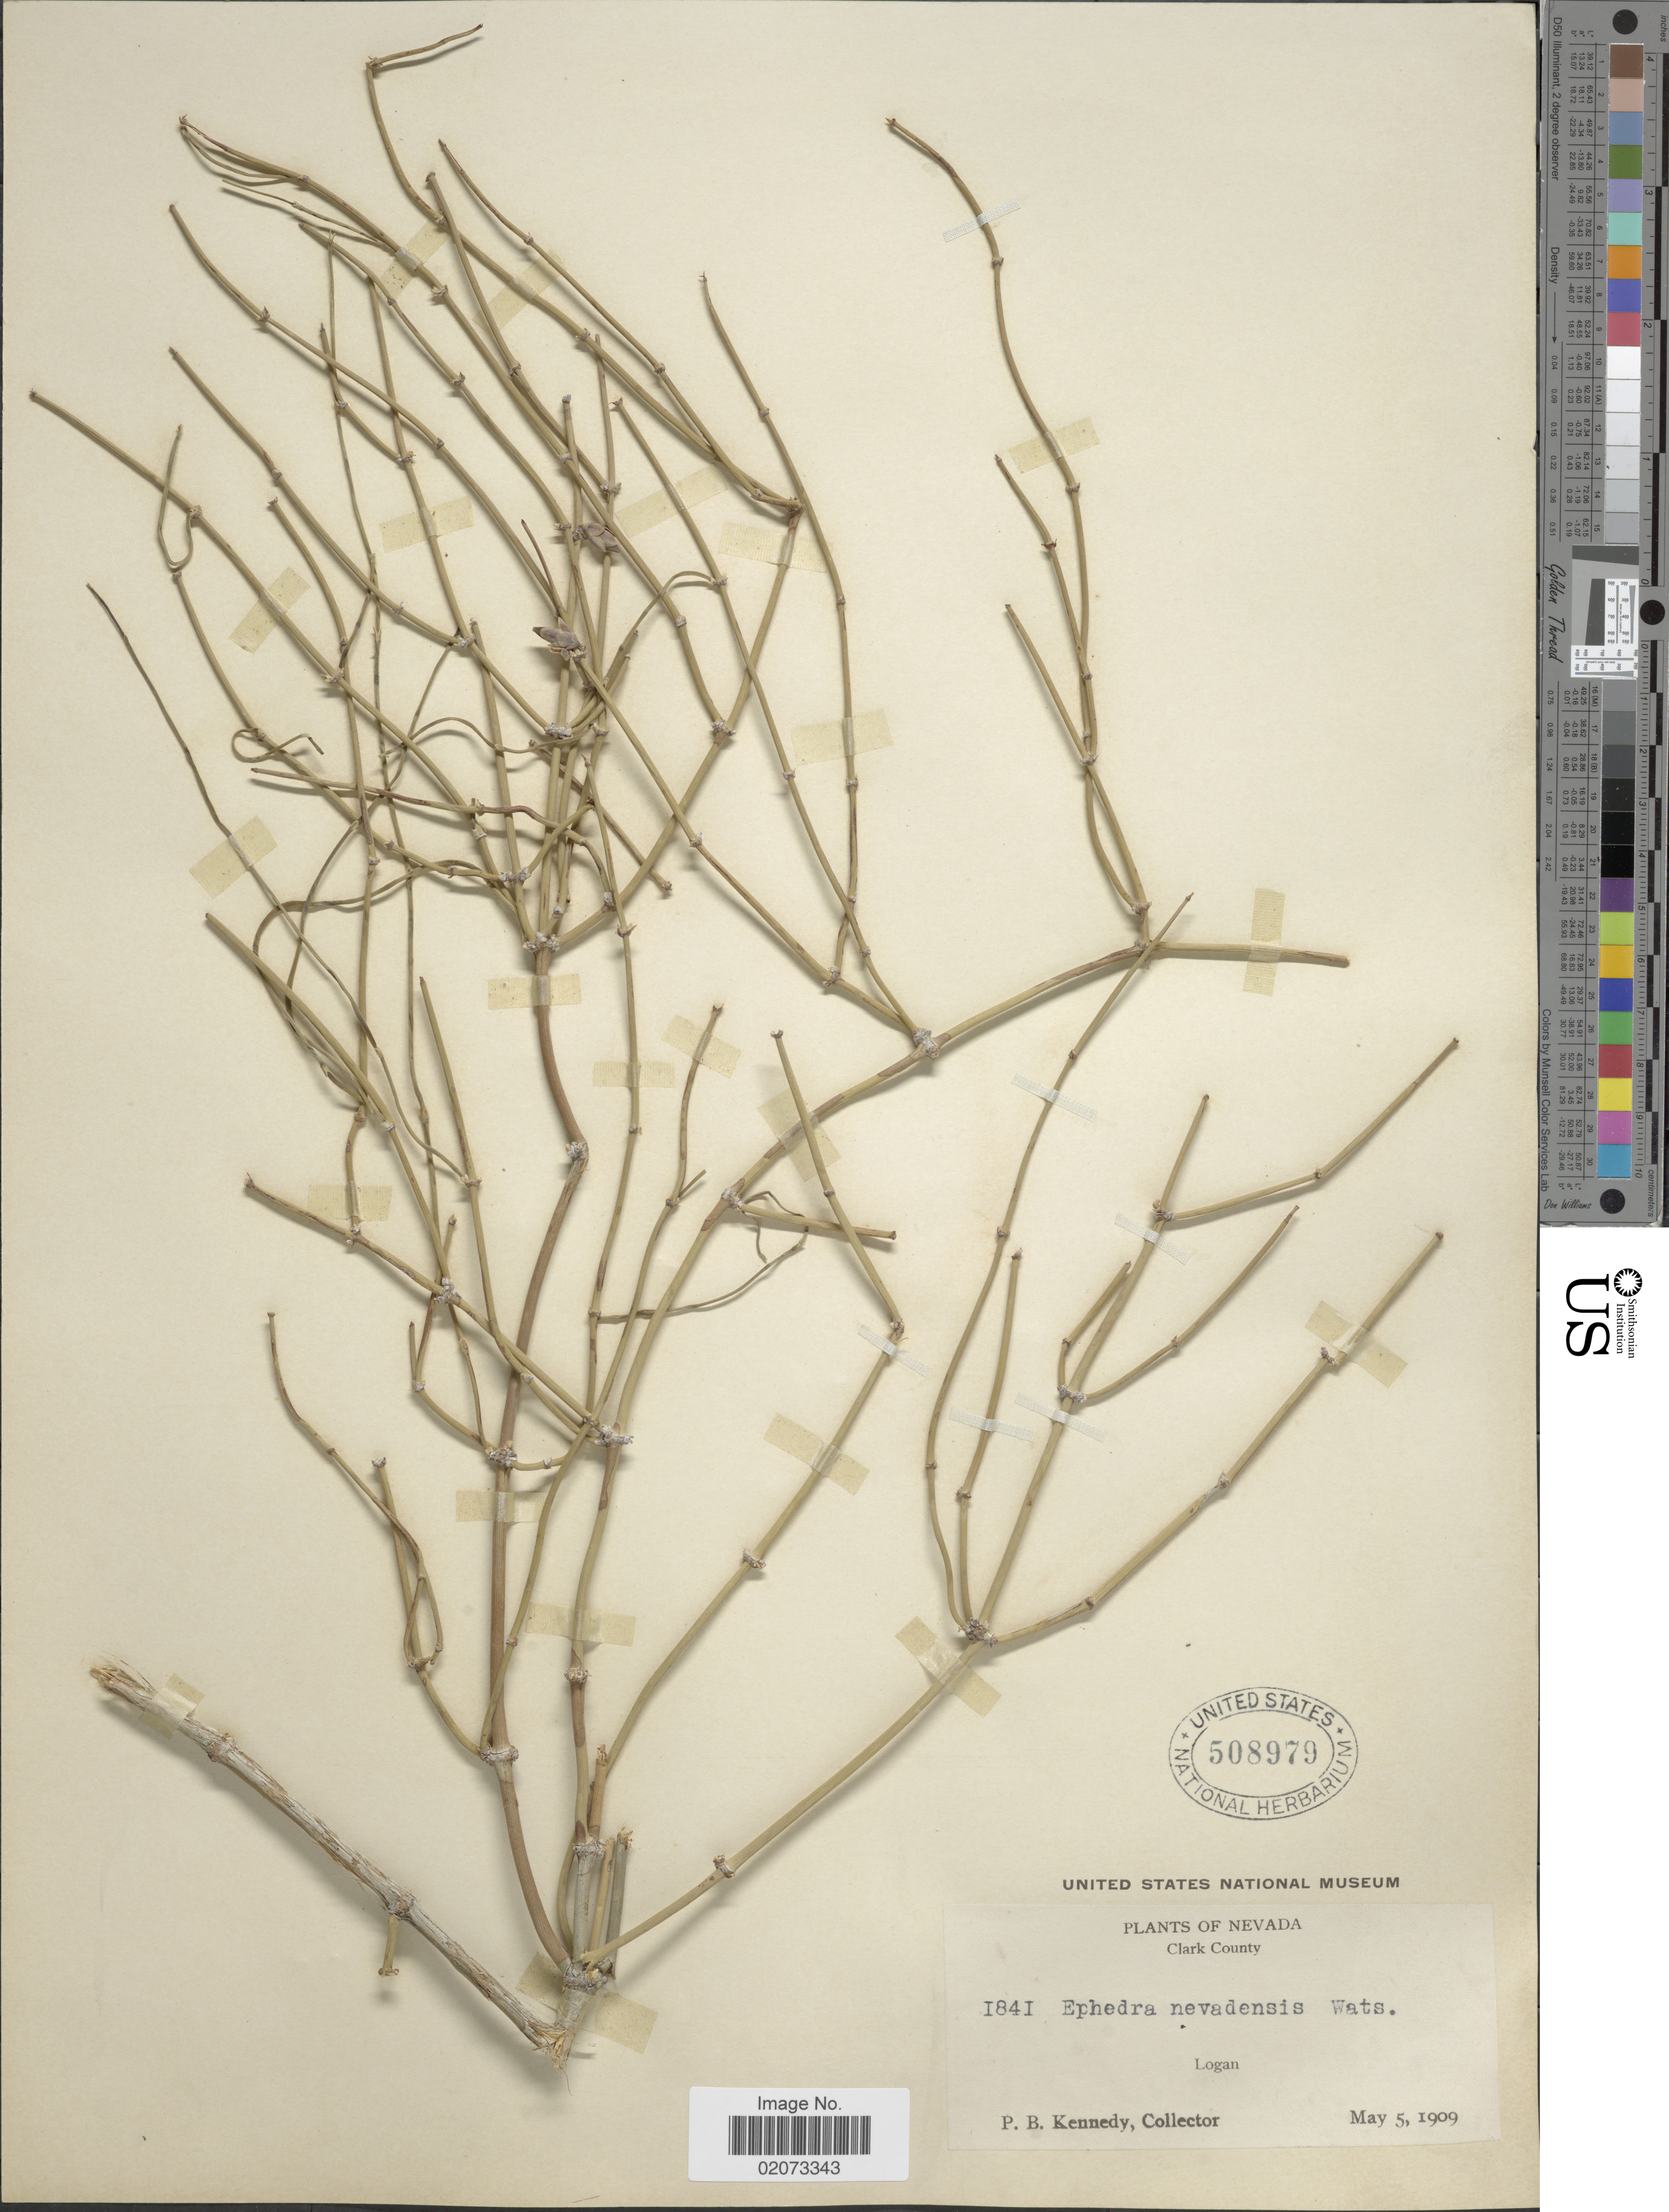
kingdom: Plantae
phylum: Tracheophyta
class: Gnetopsida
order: Ephedrales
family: Ephedraceae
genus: Ephedra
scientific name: Ephedra nevadensis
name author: S. Watson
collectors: P. B. Kennedy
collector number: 1841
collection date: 1909-05-05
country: United States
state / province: Nevada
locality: Nevada, Clark County. Logan.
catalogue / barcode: US 508979